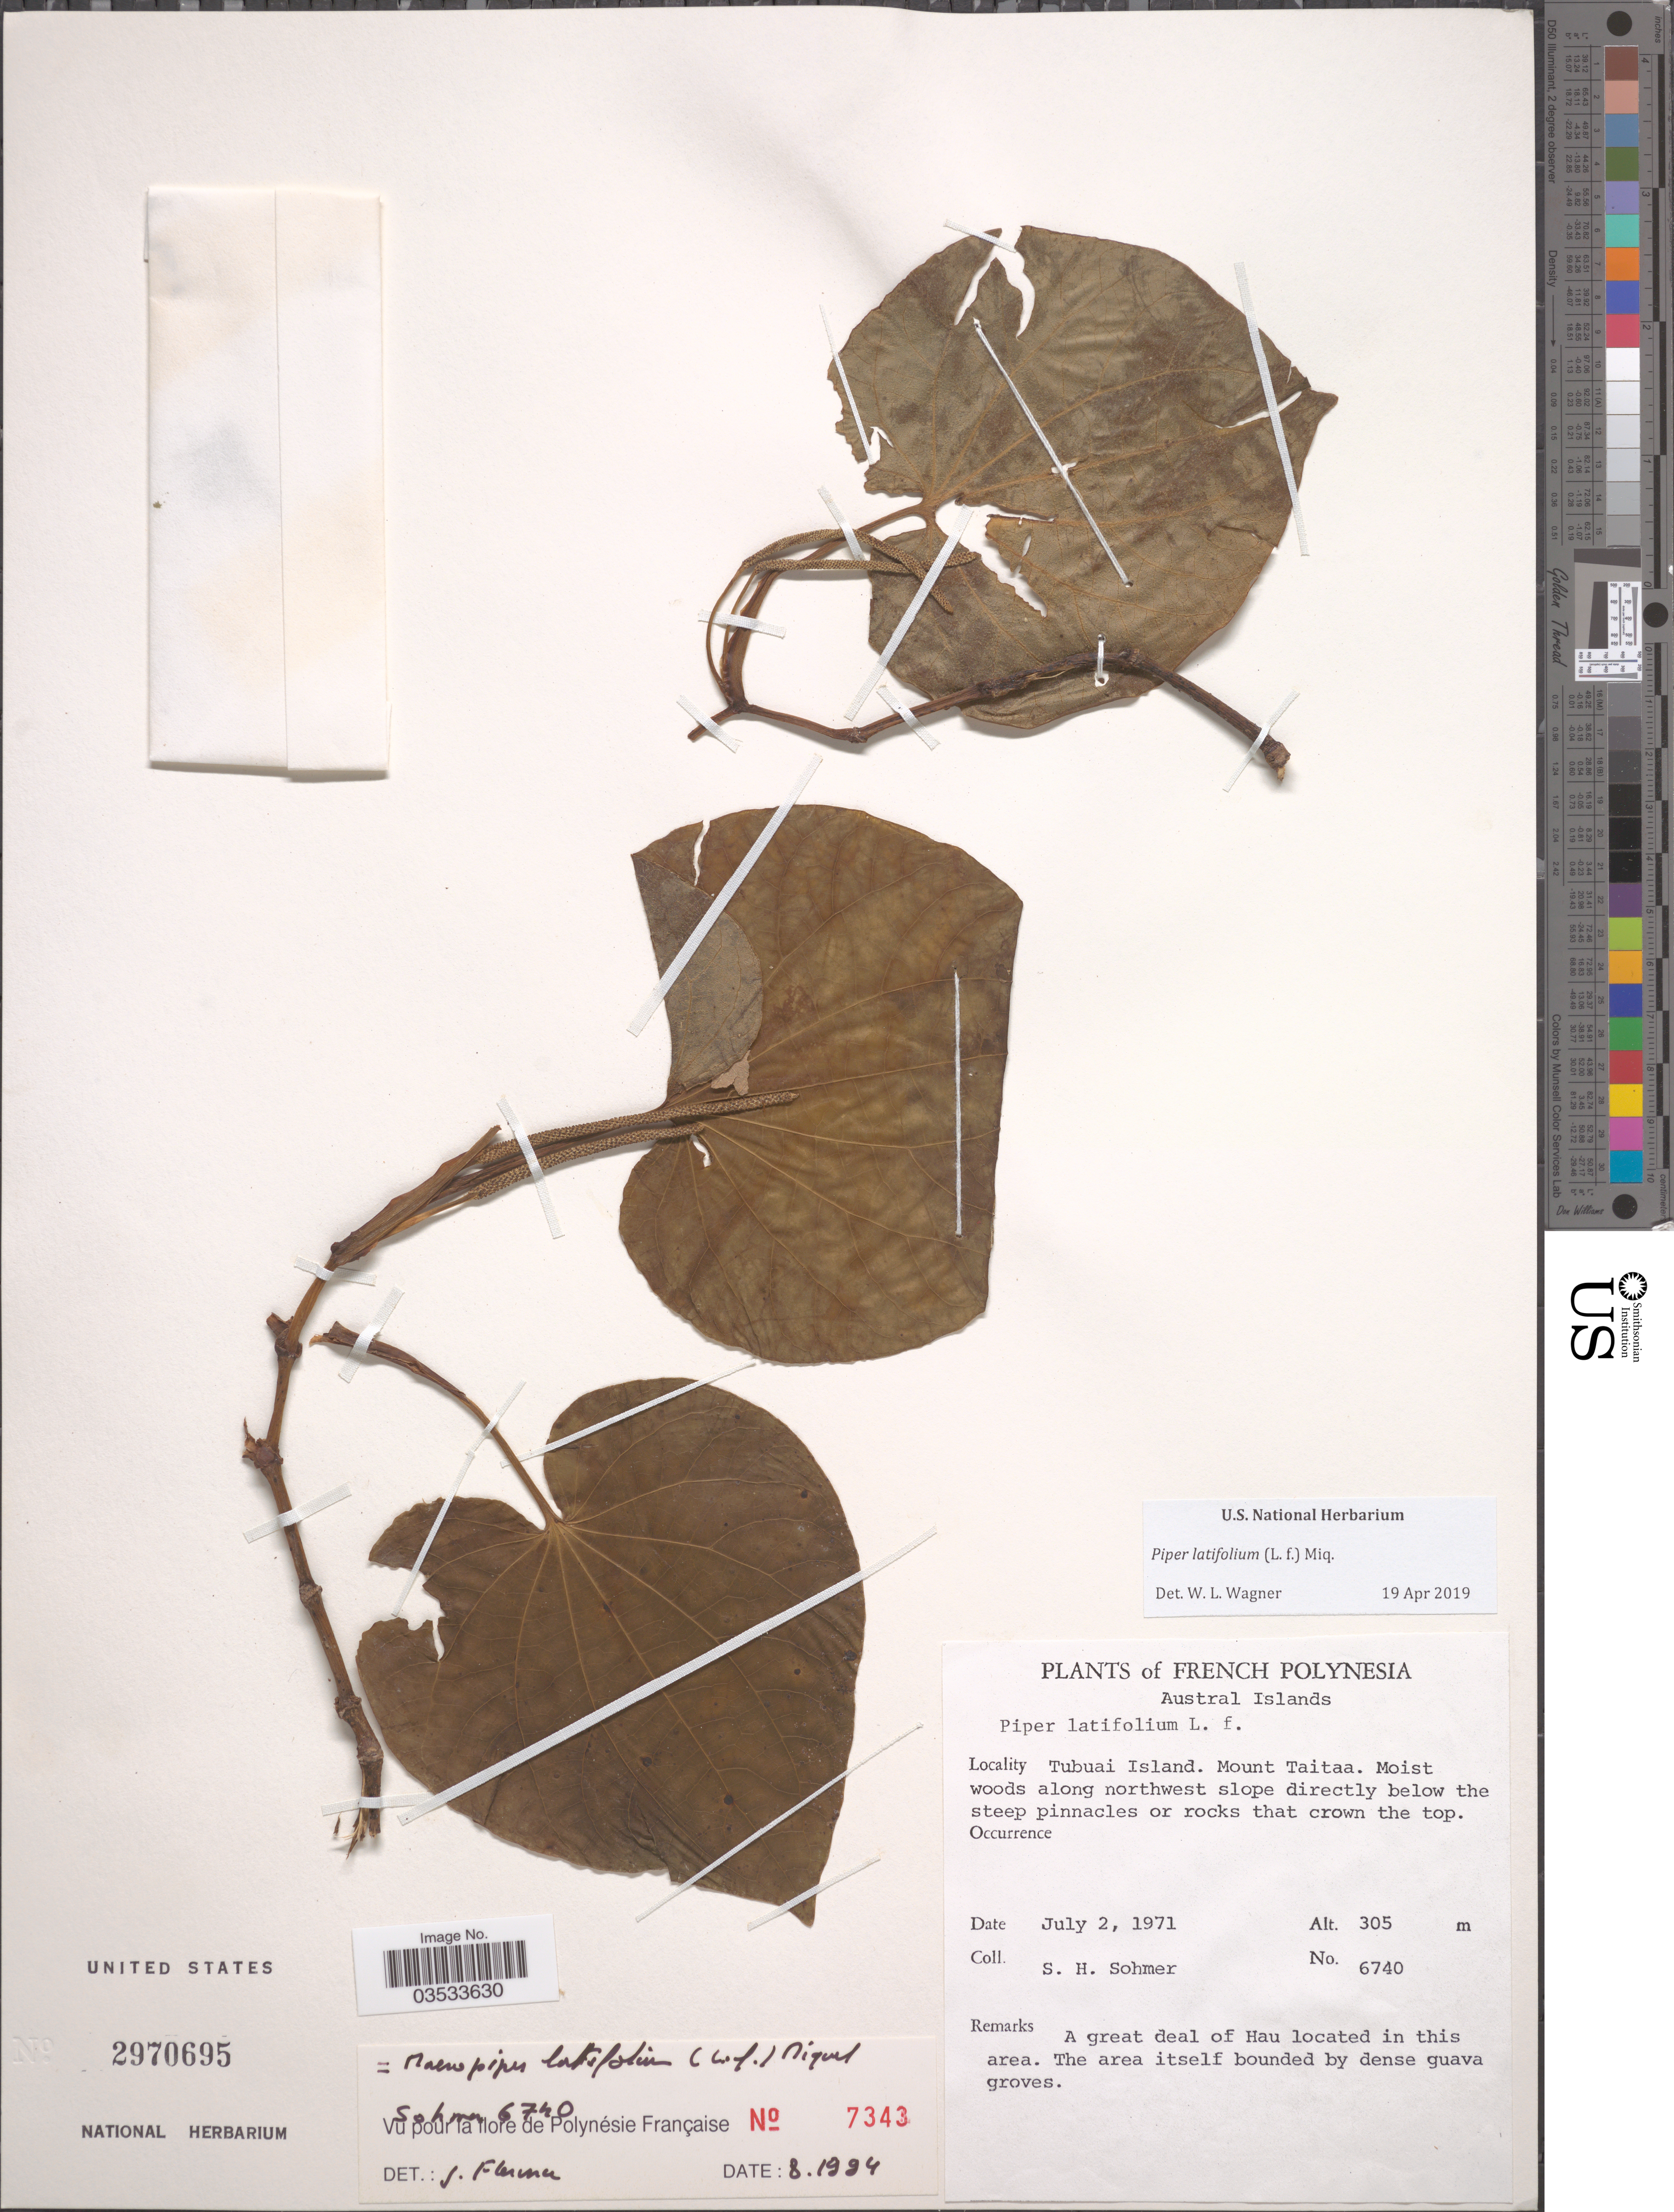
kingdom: Plantae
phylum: Tracheophyta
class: Magnoliopsida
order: Piperales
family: Piperaceae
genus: Piper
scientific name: Piper latifolium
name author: L. f.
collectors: S. H. Sohmer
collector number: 6740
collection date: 1971-07-02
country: French Polynesia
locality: Austral Islands. Tubuai Island. Mount Taitaa. Along northwest slope directly below the steep pinnacles or rocks that crown the top.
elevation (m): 305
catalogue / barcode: US 2970695